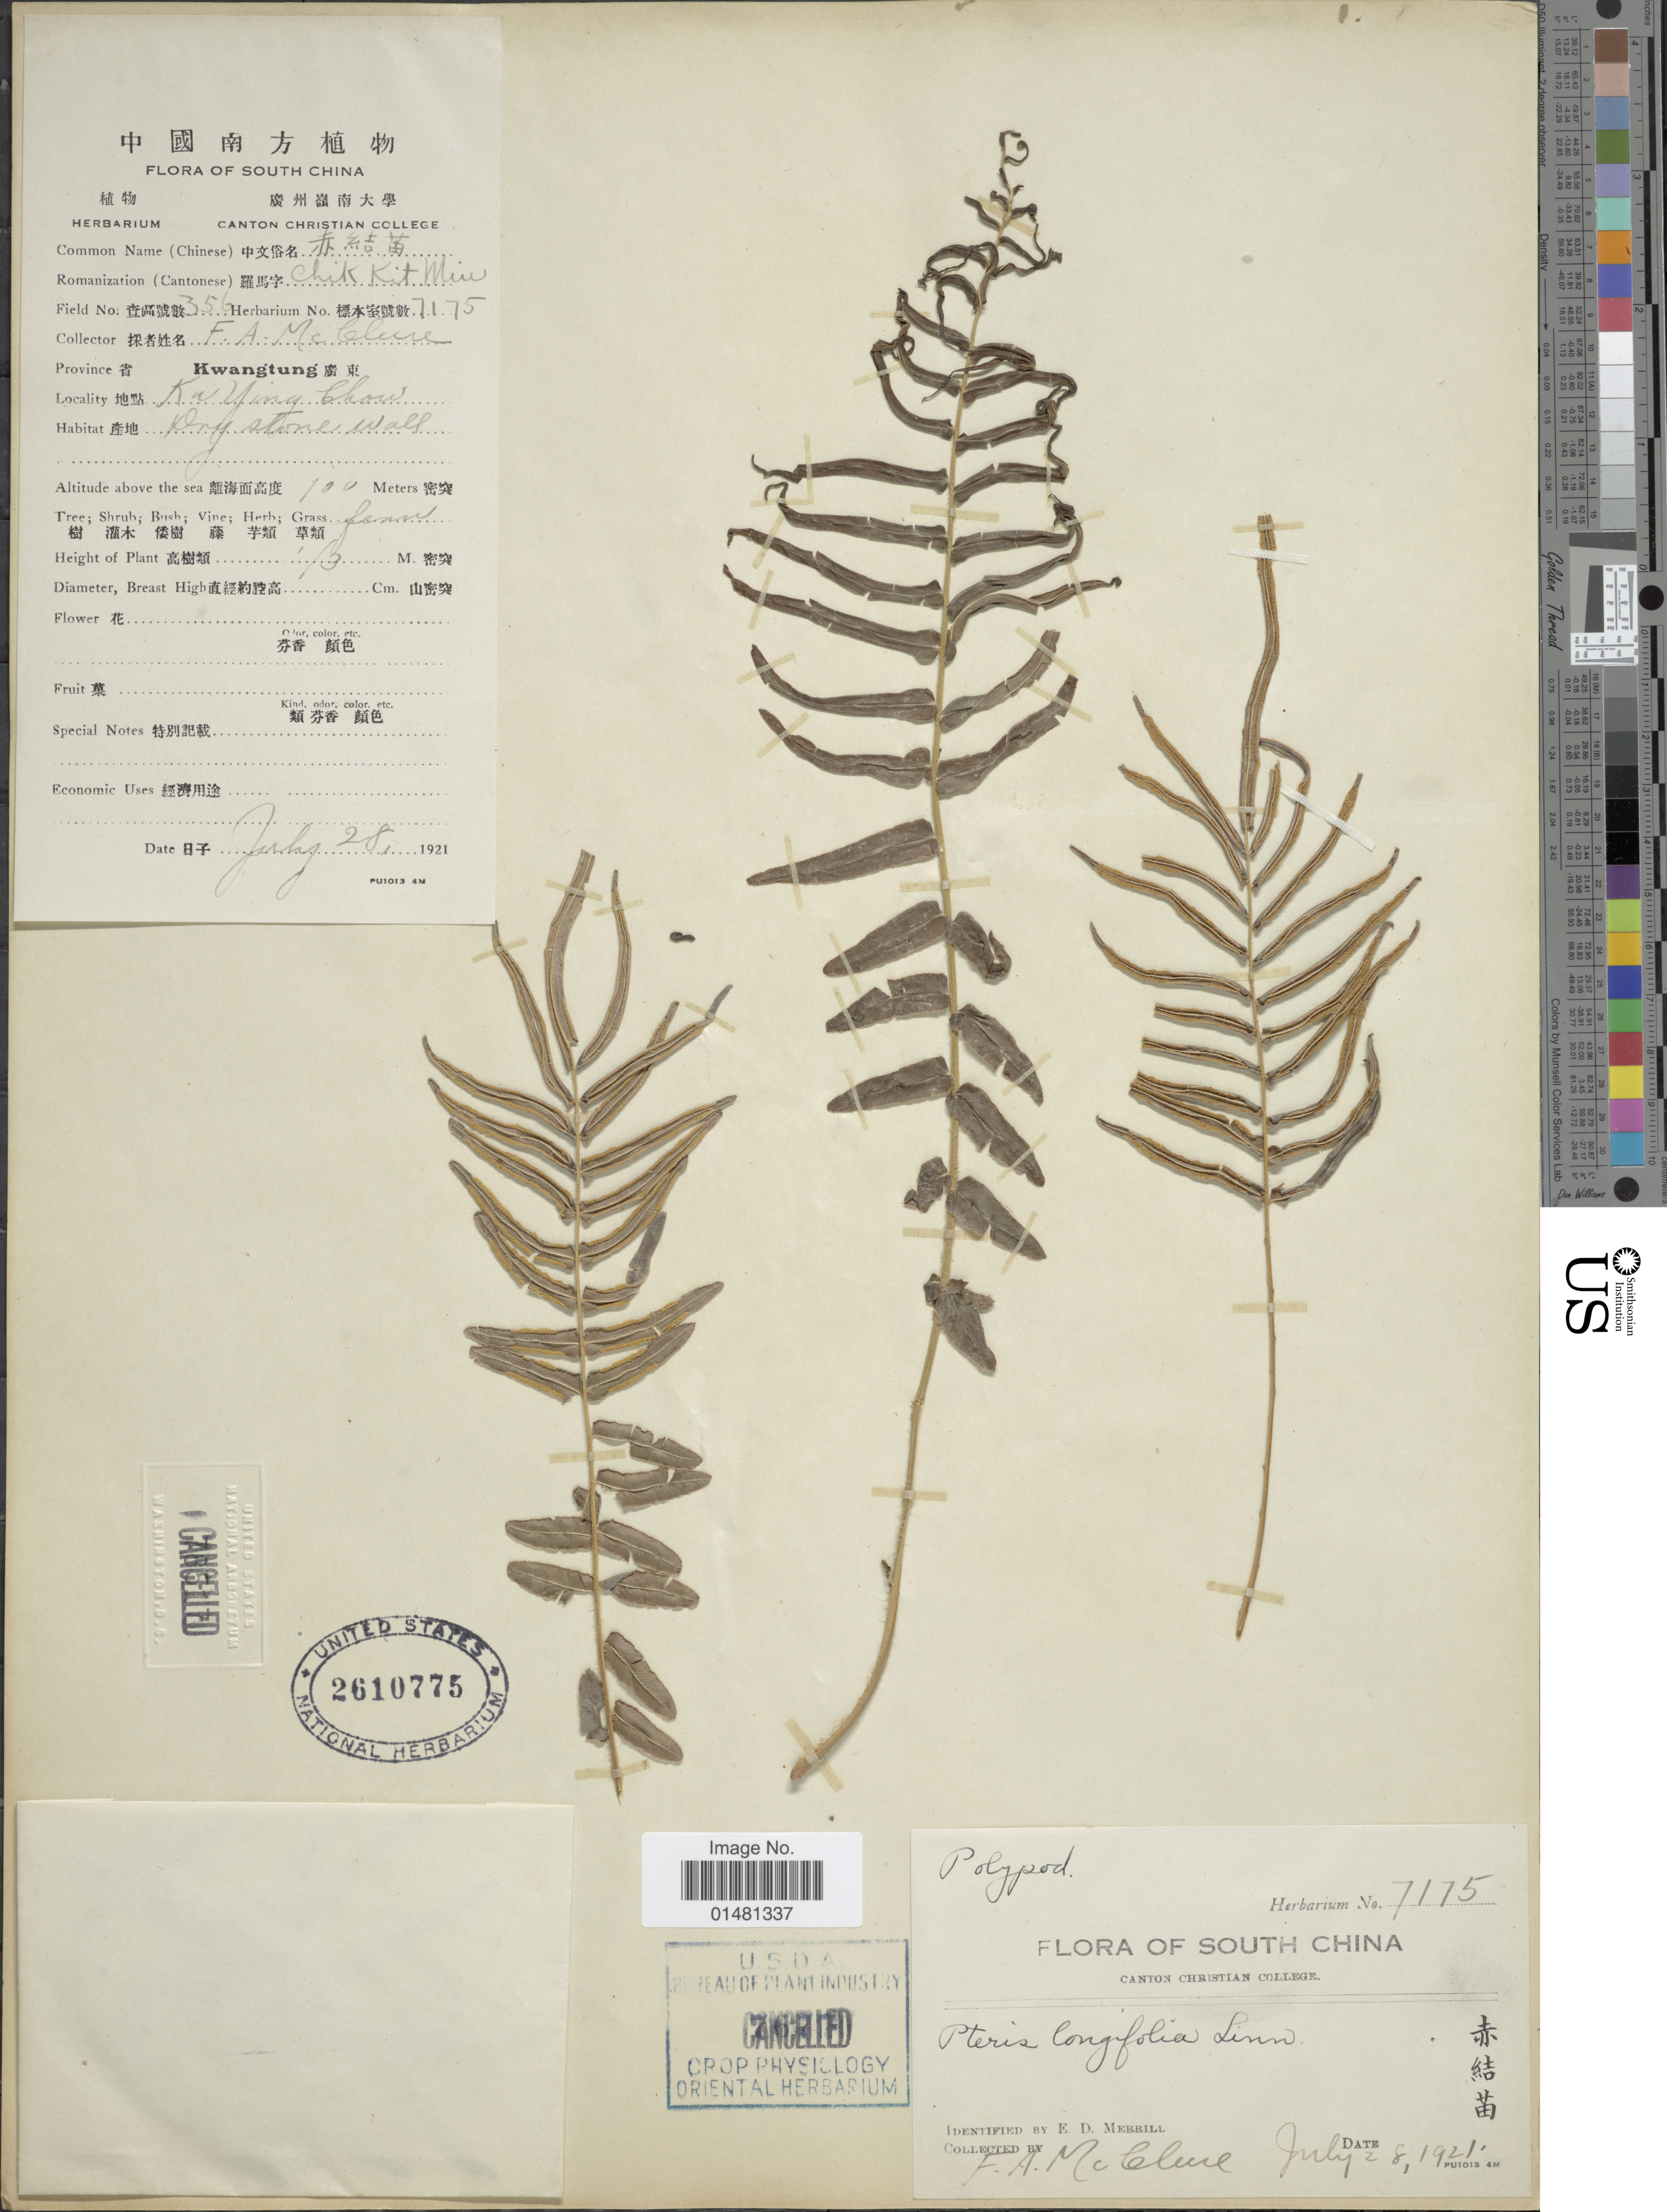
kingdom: Plantae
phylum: Tracheophyta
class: Polypodiopsida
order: Polypodiales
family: Pteridaceae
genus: Pteris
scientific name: Pteris vittata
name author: L.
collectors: F. A. McClure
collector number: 356/7175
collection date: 1921-07-28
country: China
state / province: Guangdong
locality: South China, Province Kwangtung, Ka Ying Chow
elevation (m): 100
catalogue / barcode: US 2610775